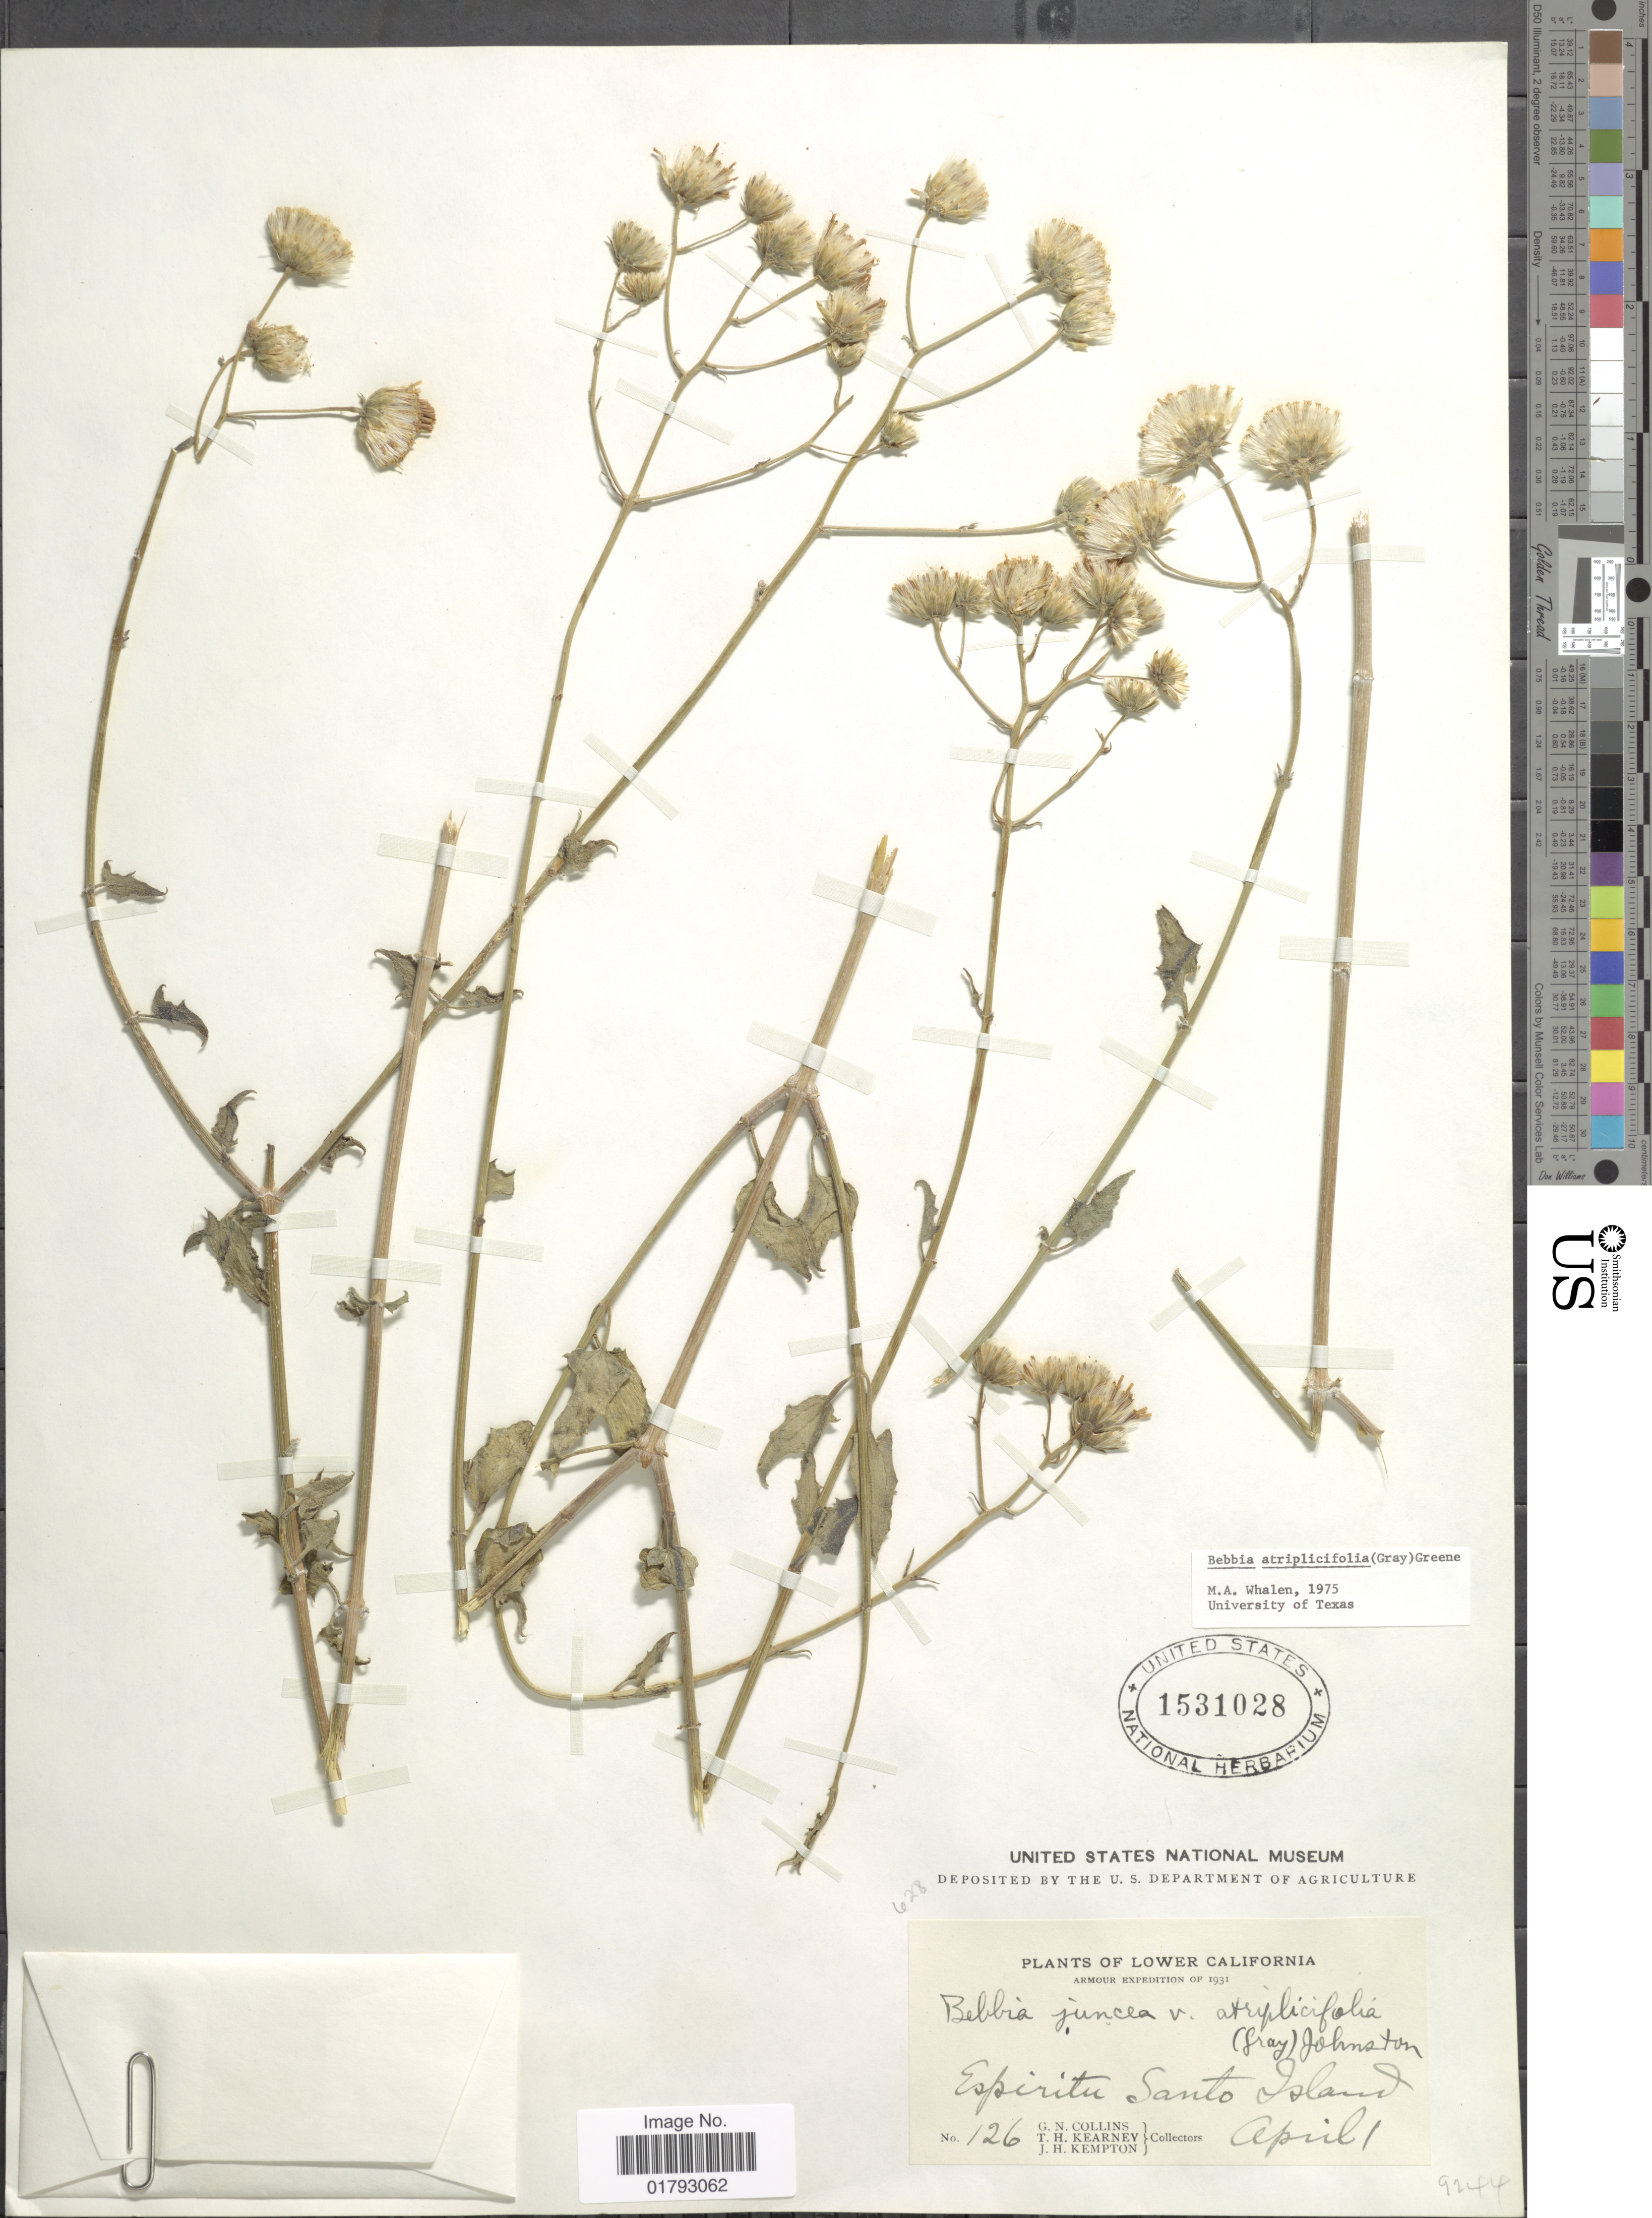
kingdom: Plantae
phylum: Tracheophyta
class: Magnoliopsida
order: Asterales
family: Asteraceae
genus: Bebbia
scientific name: Bebbia atriplicifolia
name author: (A. Gray) Greene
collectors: G. Collins, T. H. Kearney & J. H. Kempton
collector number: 126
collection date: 1931-04-01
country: Mexico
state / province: Baja California Sur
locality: Lower California. Espiritu Santo Island.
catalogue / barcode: US 1531028